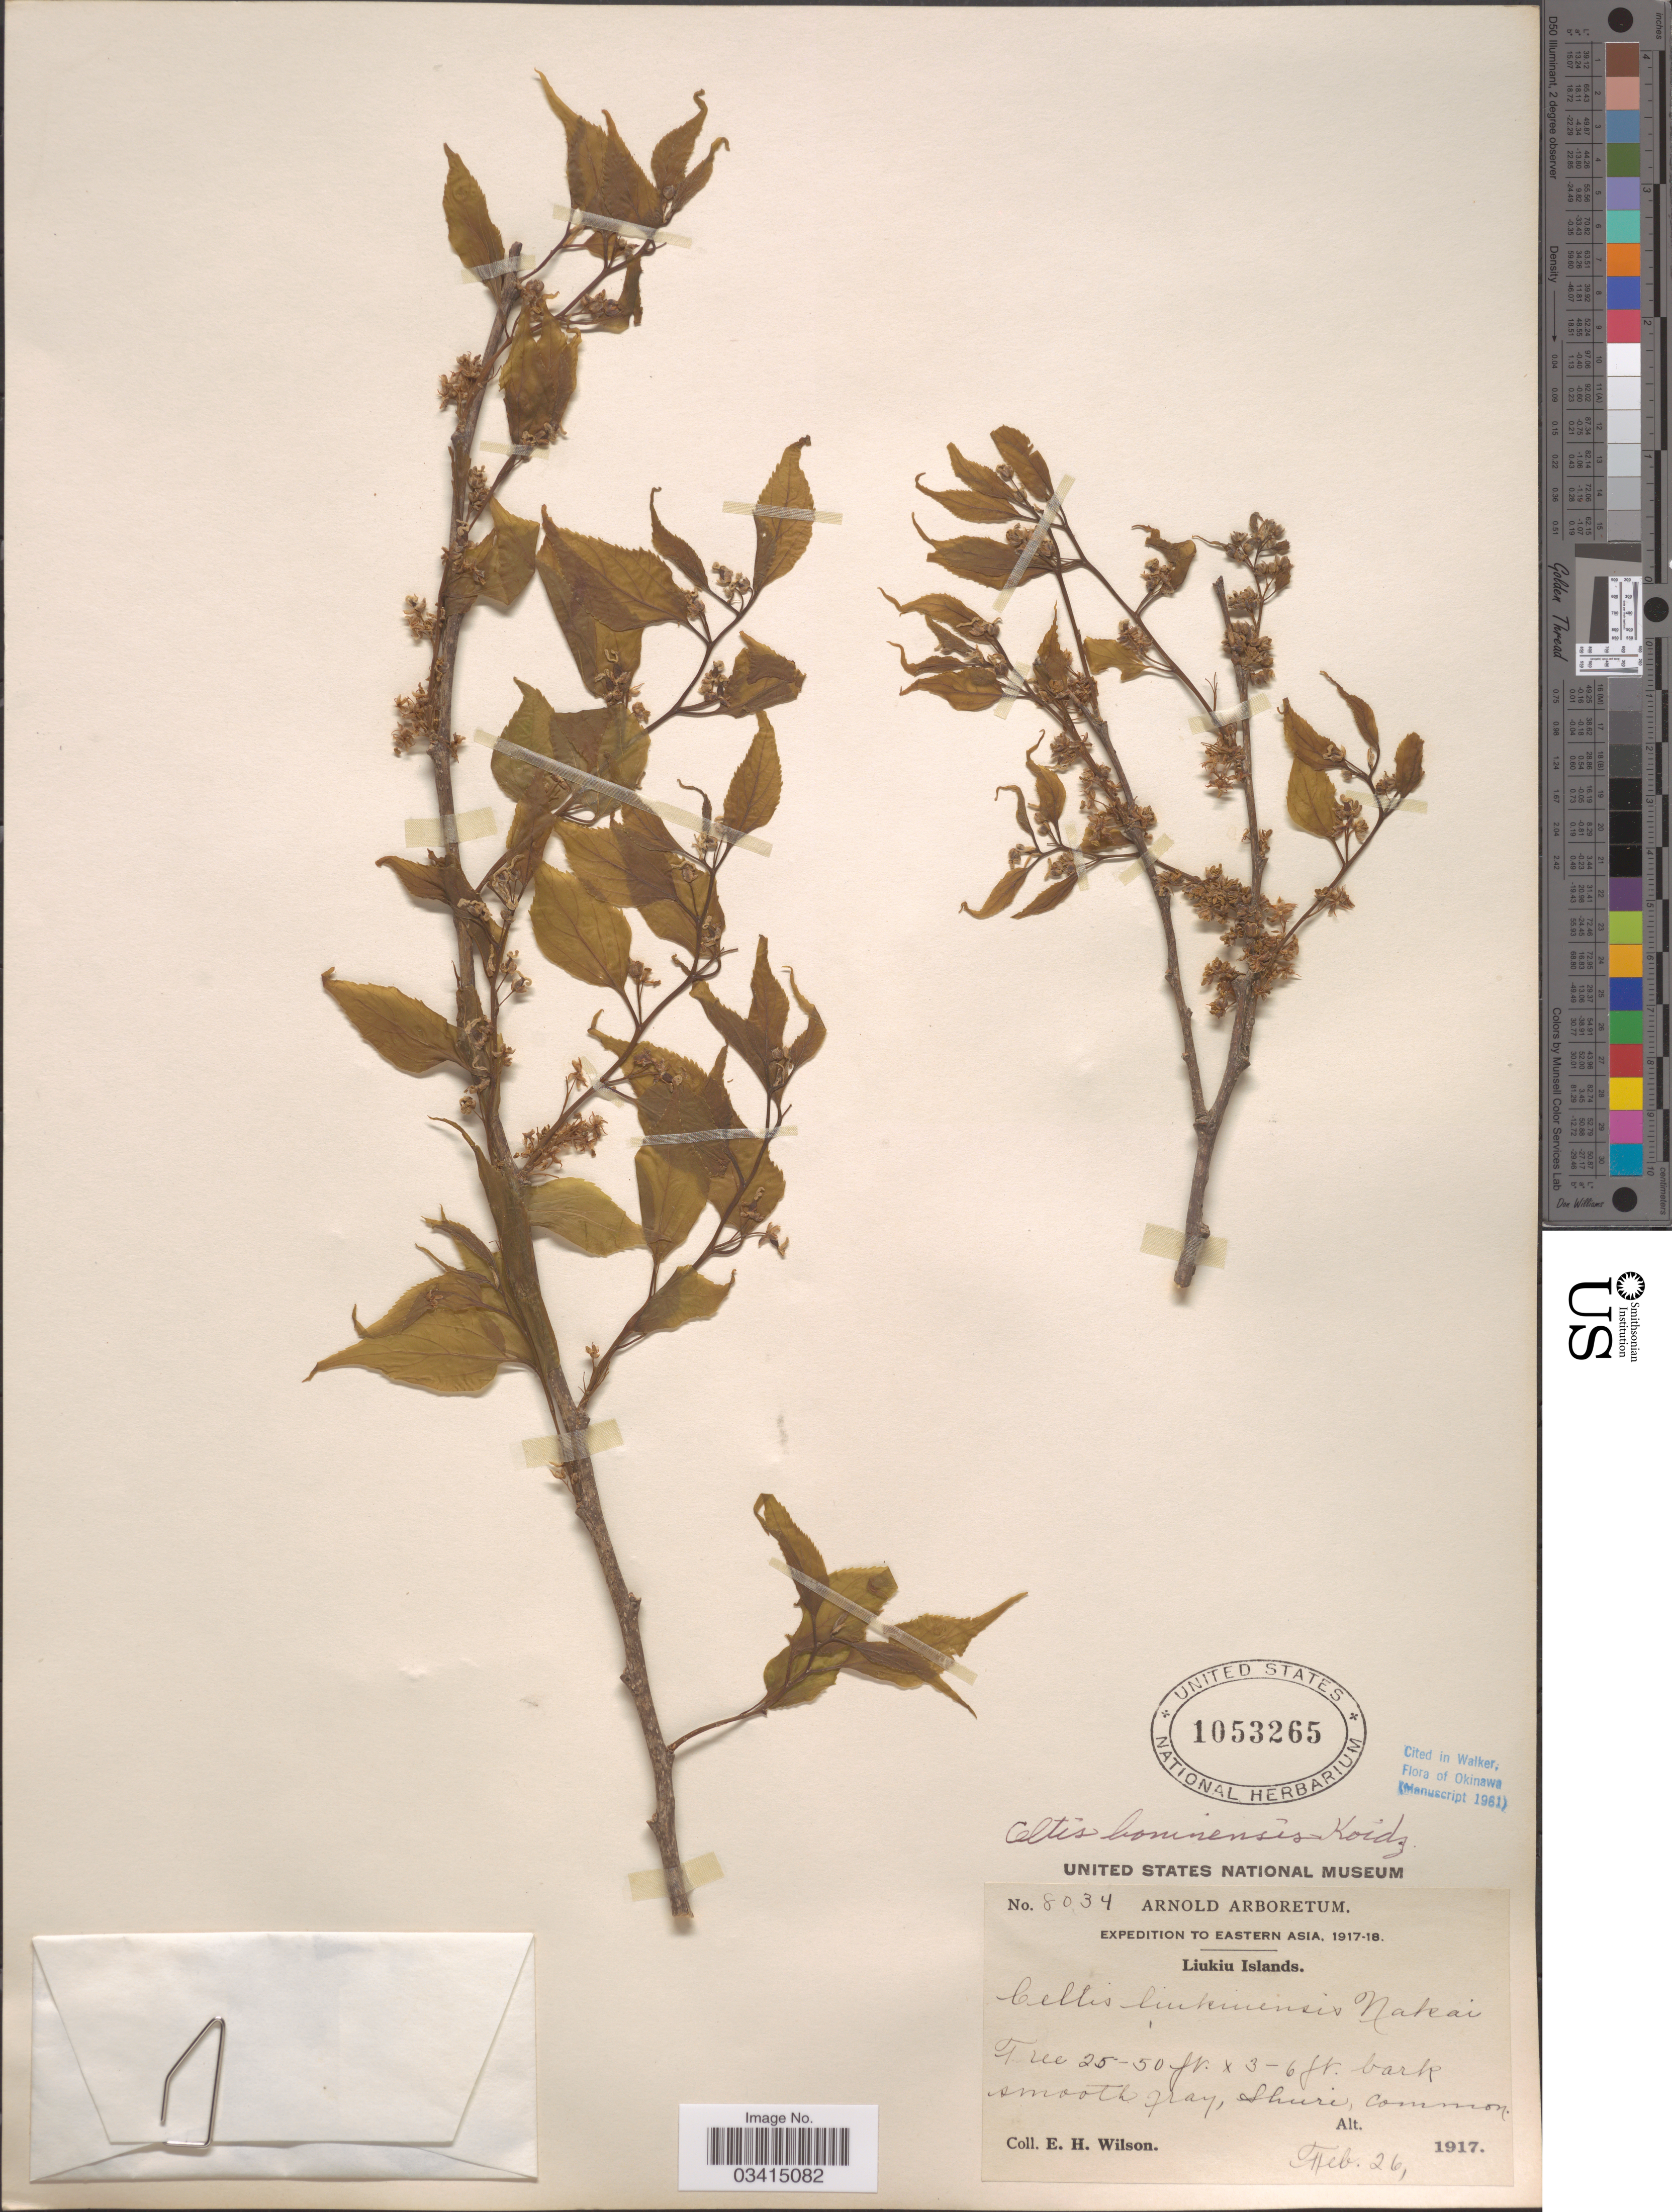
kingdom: Plantae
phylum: Tracheophyta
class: Magnoliopsida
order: Rosales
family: Cannabaceae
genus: Celtis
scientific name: Celtis boninensis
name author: Koidz.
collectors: E. Wilson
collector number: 8034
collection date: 1917-02-26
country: Japan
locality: Eastern Asia. Liukiu Islands. Shuri.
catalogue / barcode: US 1053265